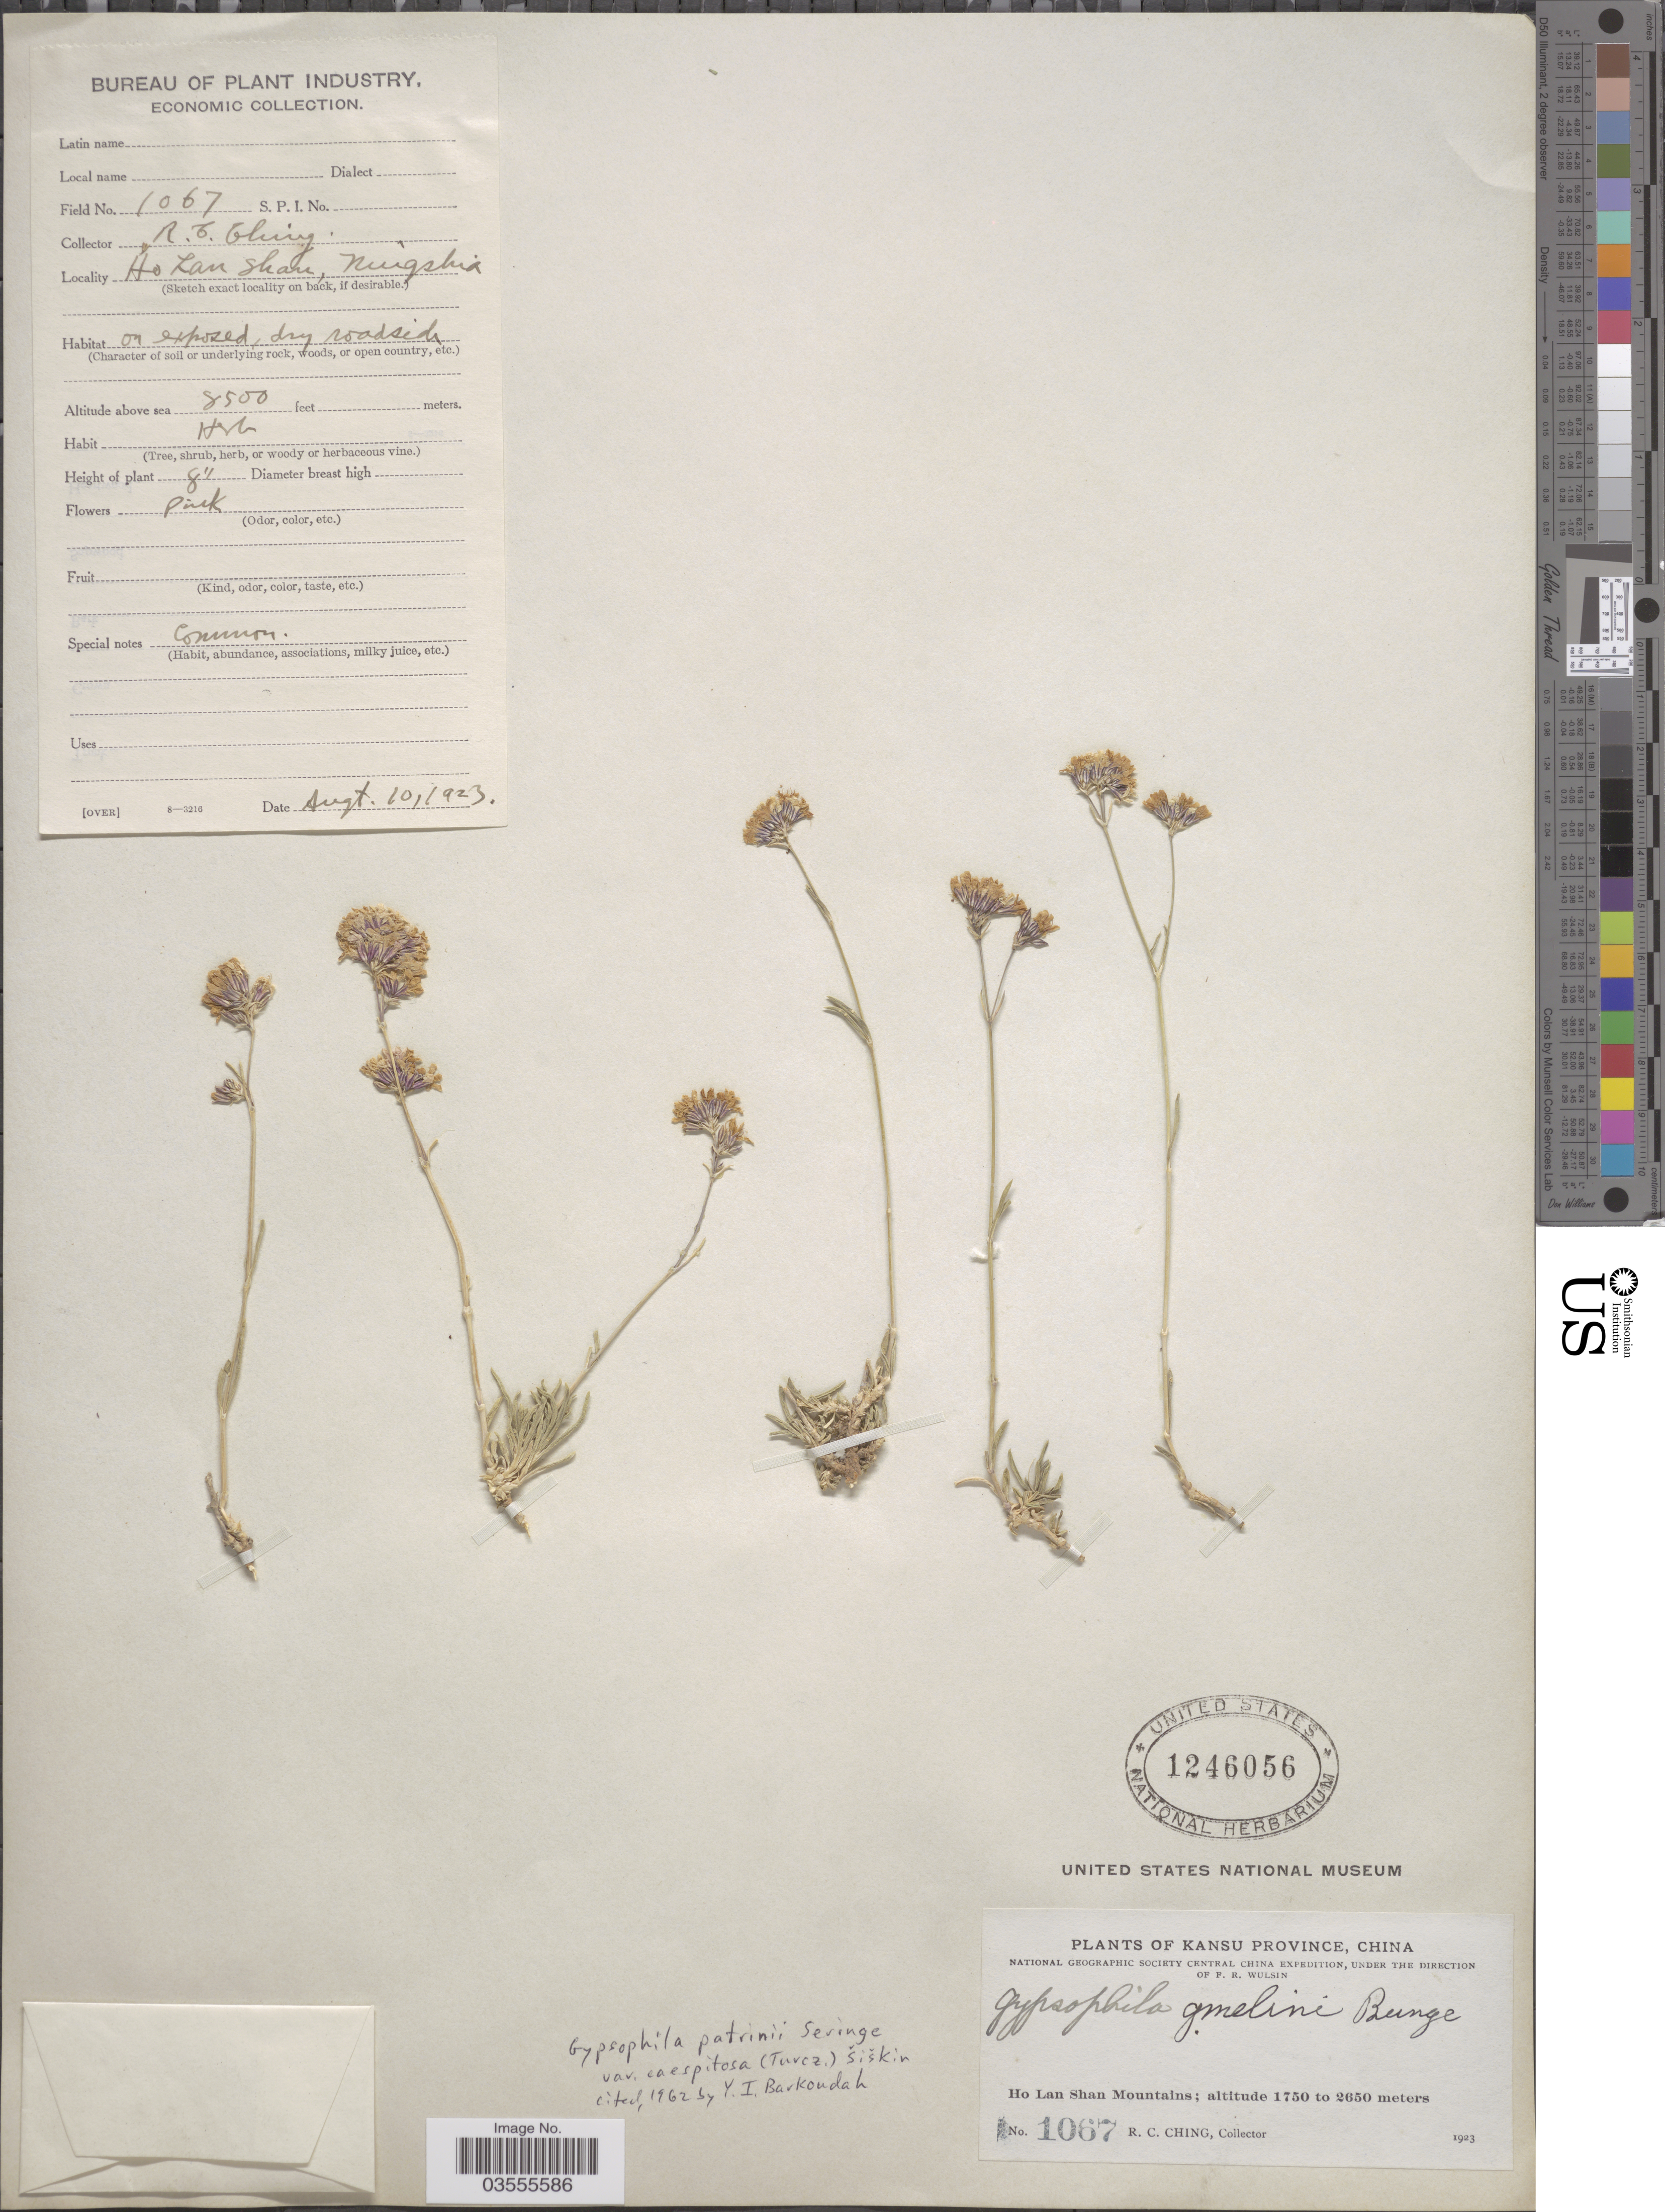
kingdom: Plantae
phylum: Tracheophyta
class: Magnoliopsida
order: Caryophyllales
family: Caryophyllaceae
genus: Gypsophila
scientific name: Gypsophila patrinii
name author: Ser.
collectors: R. C. Ching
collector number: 1067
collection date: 1923-08-10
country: China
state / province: Gansu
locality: Kansu Province. Ho Lan Shan Mountains. Ningshia.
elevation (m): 2591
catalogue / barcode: US 1246056